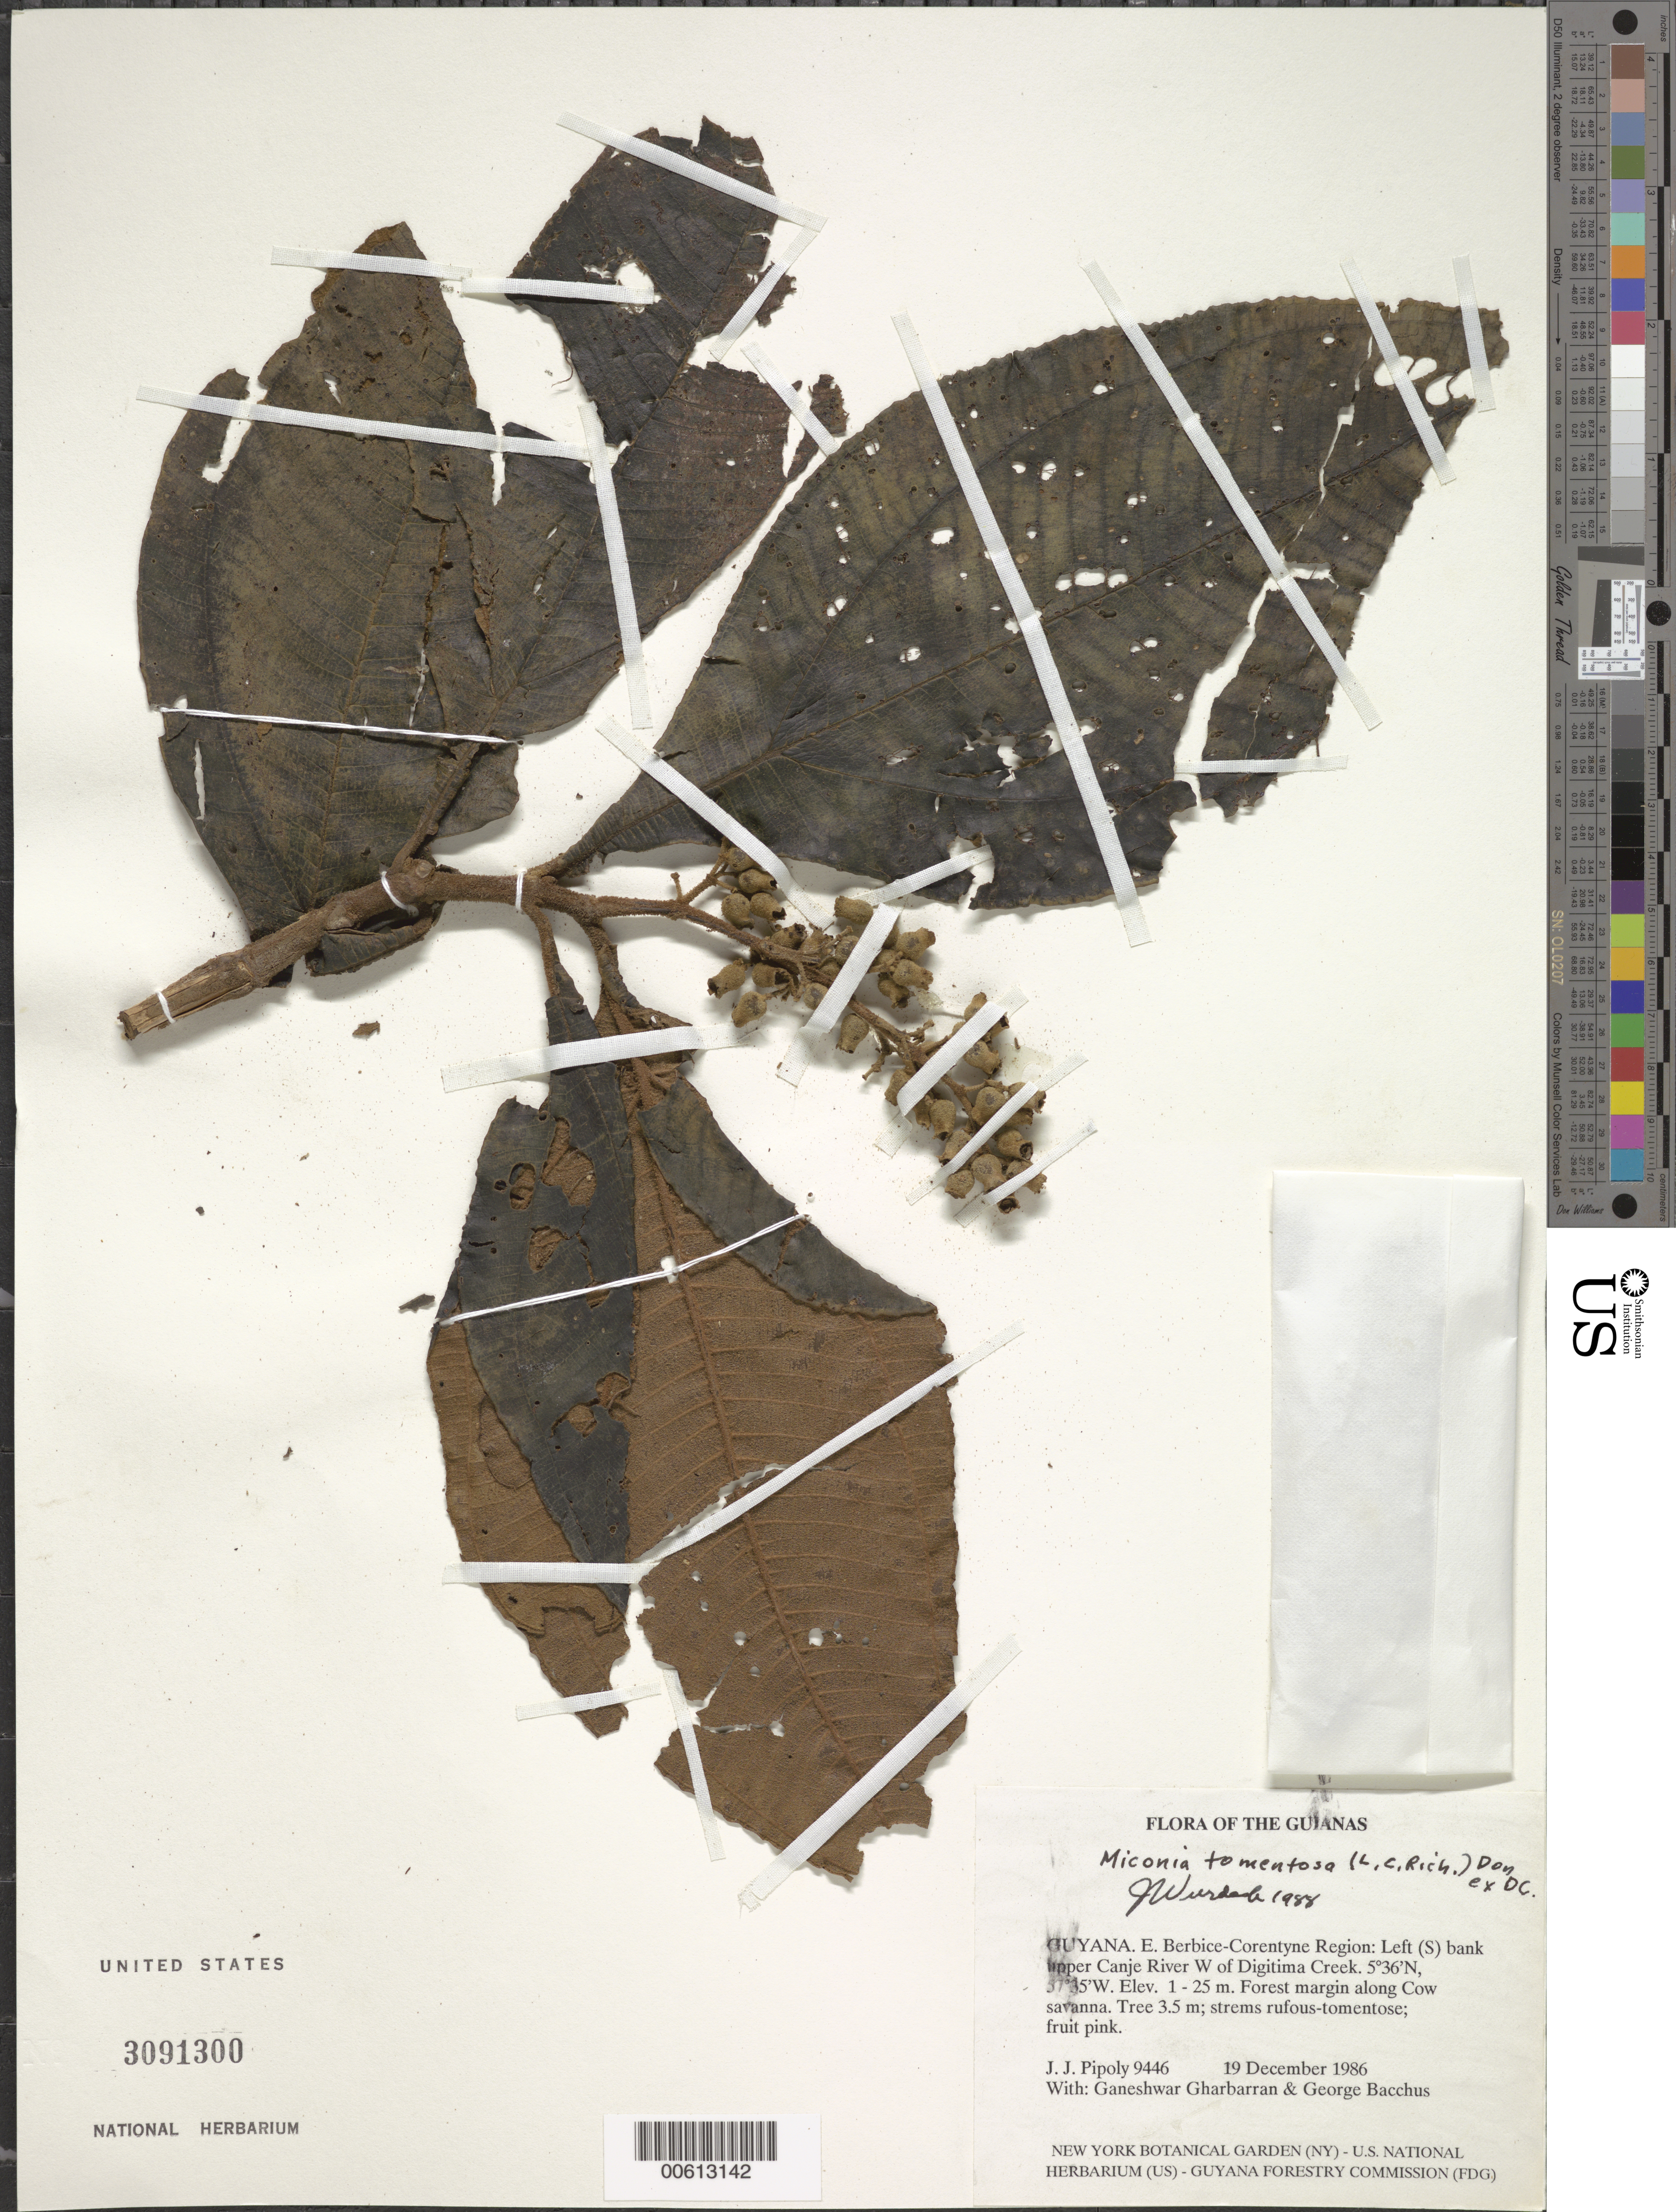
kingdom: Plantae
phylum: Tracheophyta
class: Magnoliopsida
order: Myrtales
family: Melastomataceae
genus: Miconia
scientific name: Miconia tomentosa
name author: (Rich.) D. Don ex DC.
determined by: Wurdack, John J., (US), US (UNITED STATES)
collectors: J. J. Pipoly, G. Gharbarran & G. Bacchus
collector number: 9446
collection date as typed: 19 December 1986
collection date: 1986-12-19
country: Guyana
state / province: E. Berbice-Corentyne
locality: Left (S) bank upper Canje River W of Digitima Creek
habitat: Forest margin along Cow savanna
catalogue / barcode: US 3091300